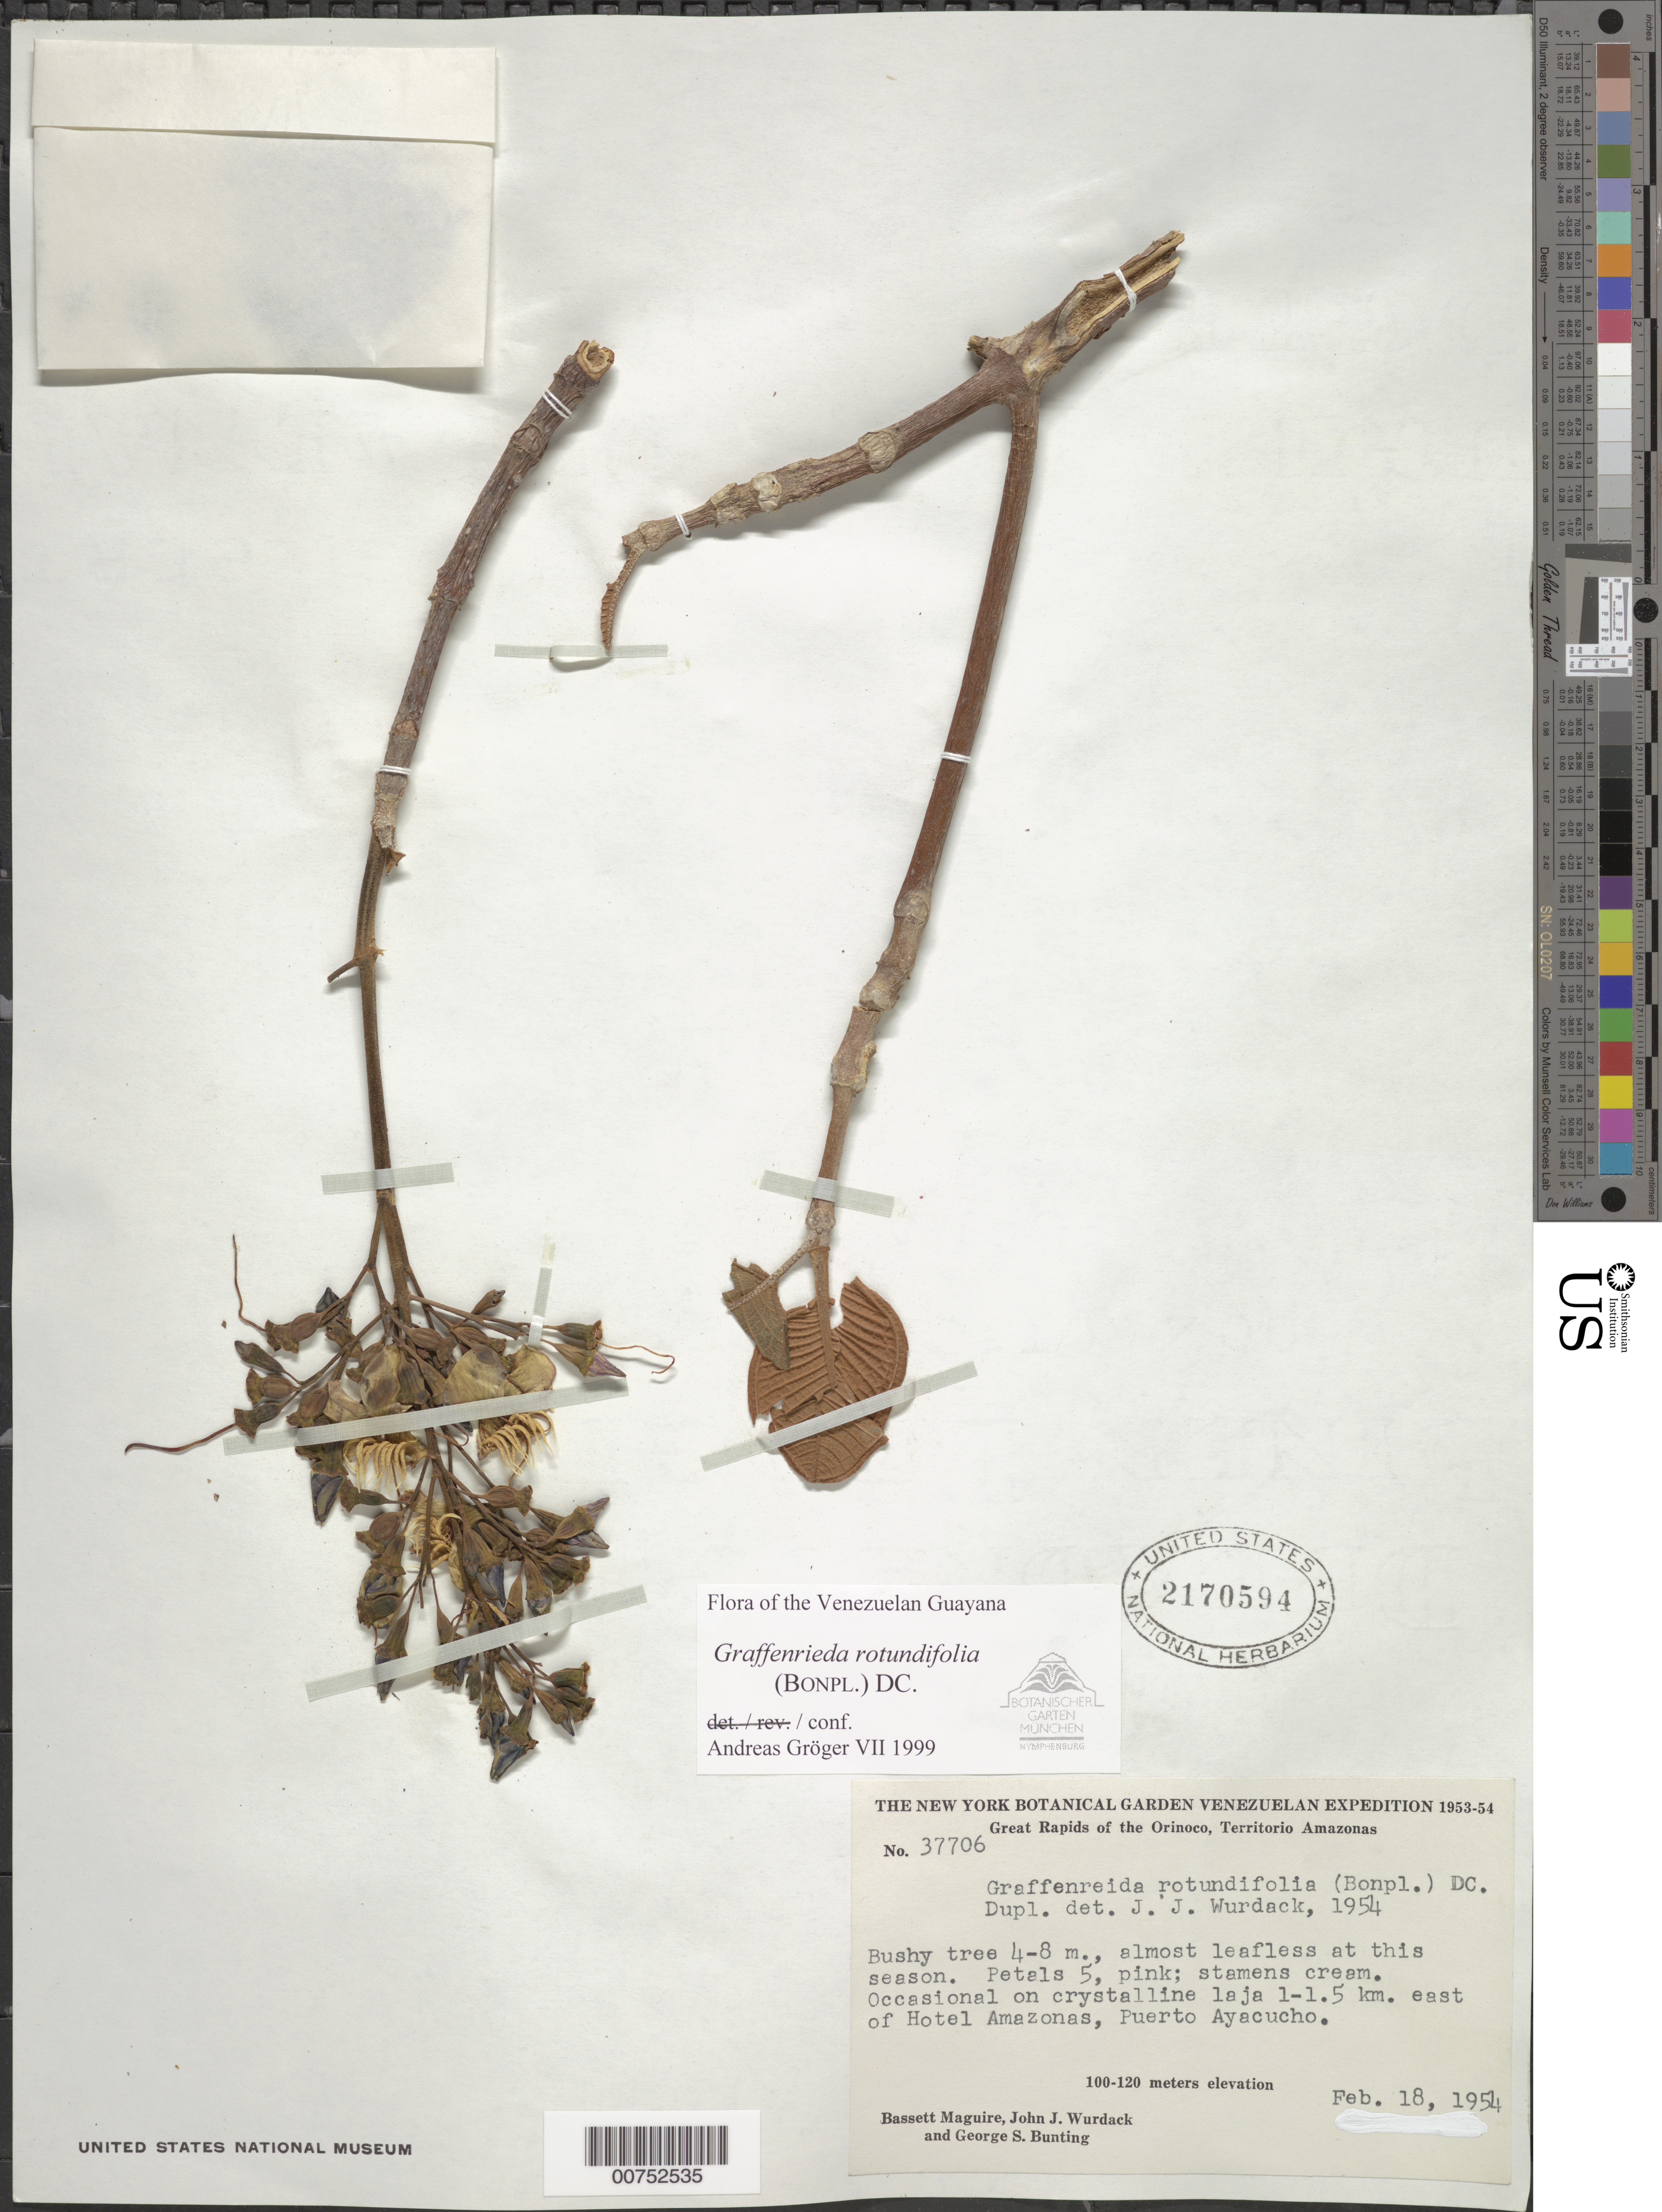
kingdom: Plantae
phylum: Tracheophyta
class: Magnoliopsida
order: Myrtales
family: Melastomataceae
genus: Graffenrieda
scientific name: Graffenrieda rotundifolia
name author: (Bonpl.) DC.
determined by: Gröger, A.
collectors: B. Maguire, J. J. Wurdack & G. S. Bunting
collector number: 37706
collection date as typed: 18-Feb-54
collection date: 1954-02-18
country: Venezuela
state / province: Amazonas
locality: Puerto Ayacucho, 1-1.5 km E of Hotel Amazonas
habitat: Crystalline laja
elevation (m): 100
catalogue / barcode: US 2170594